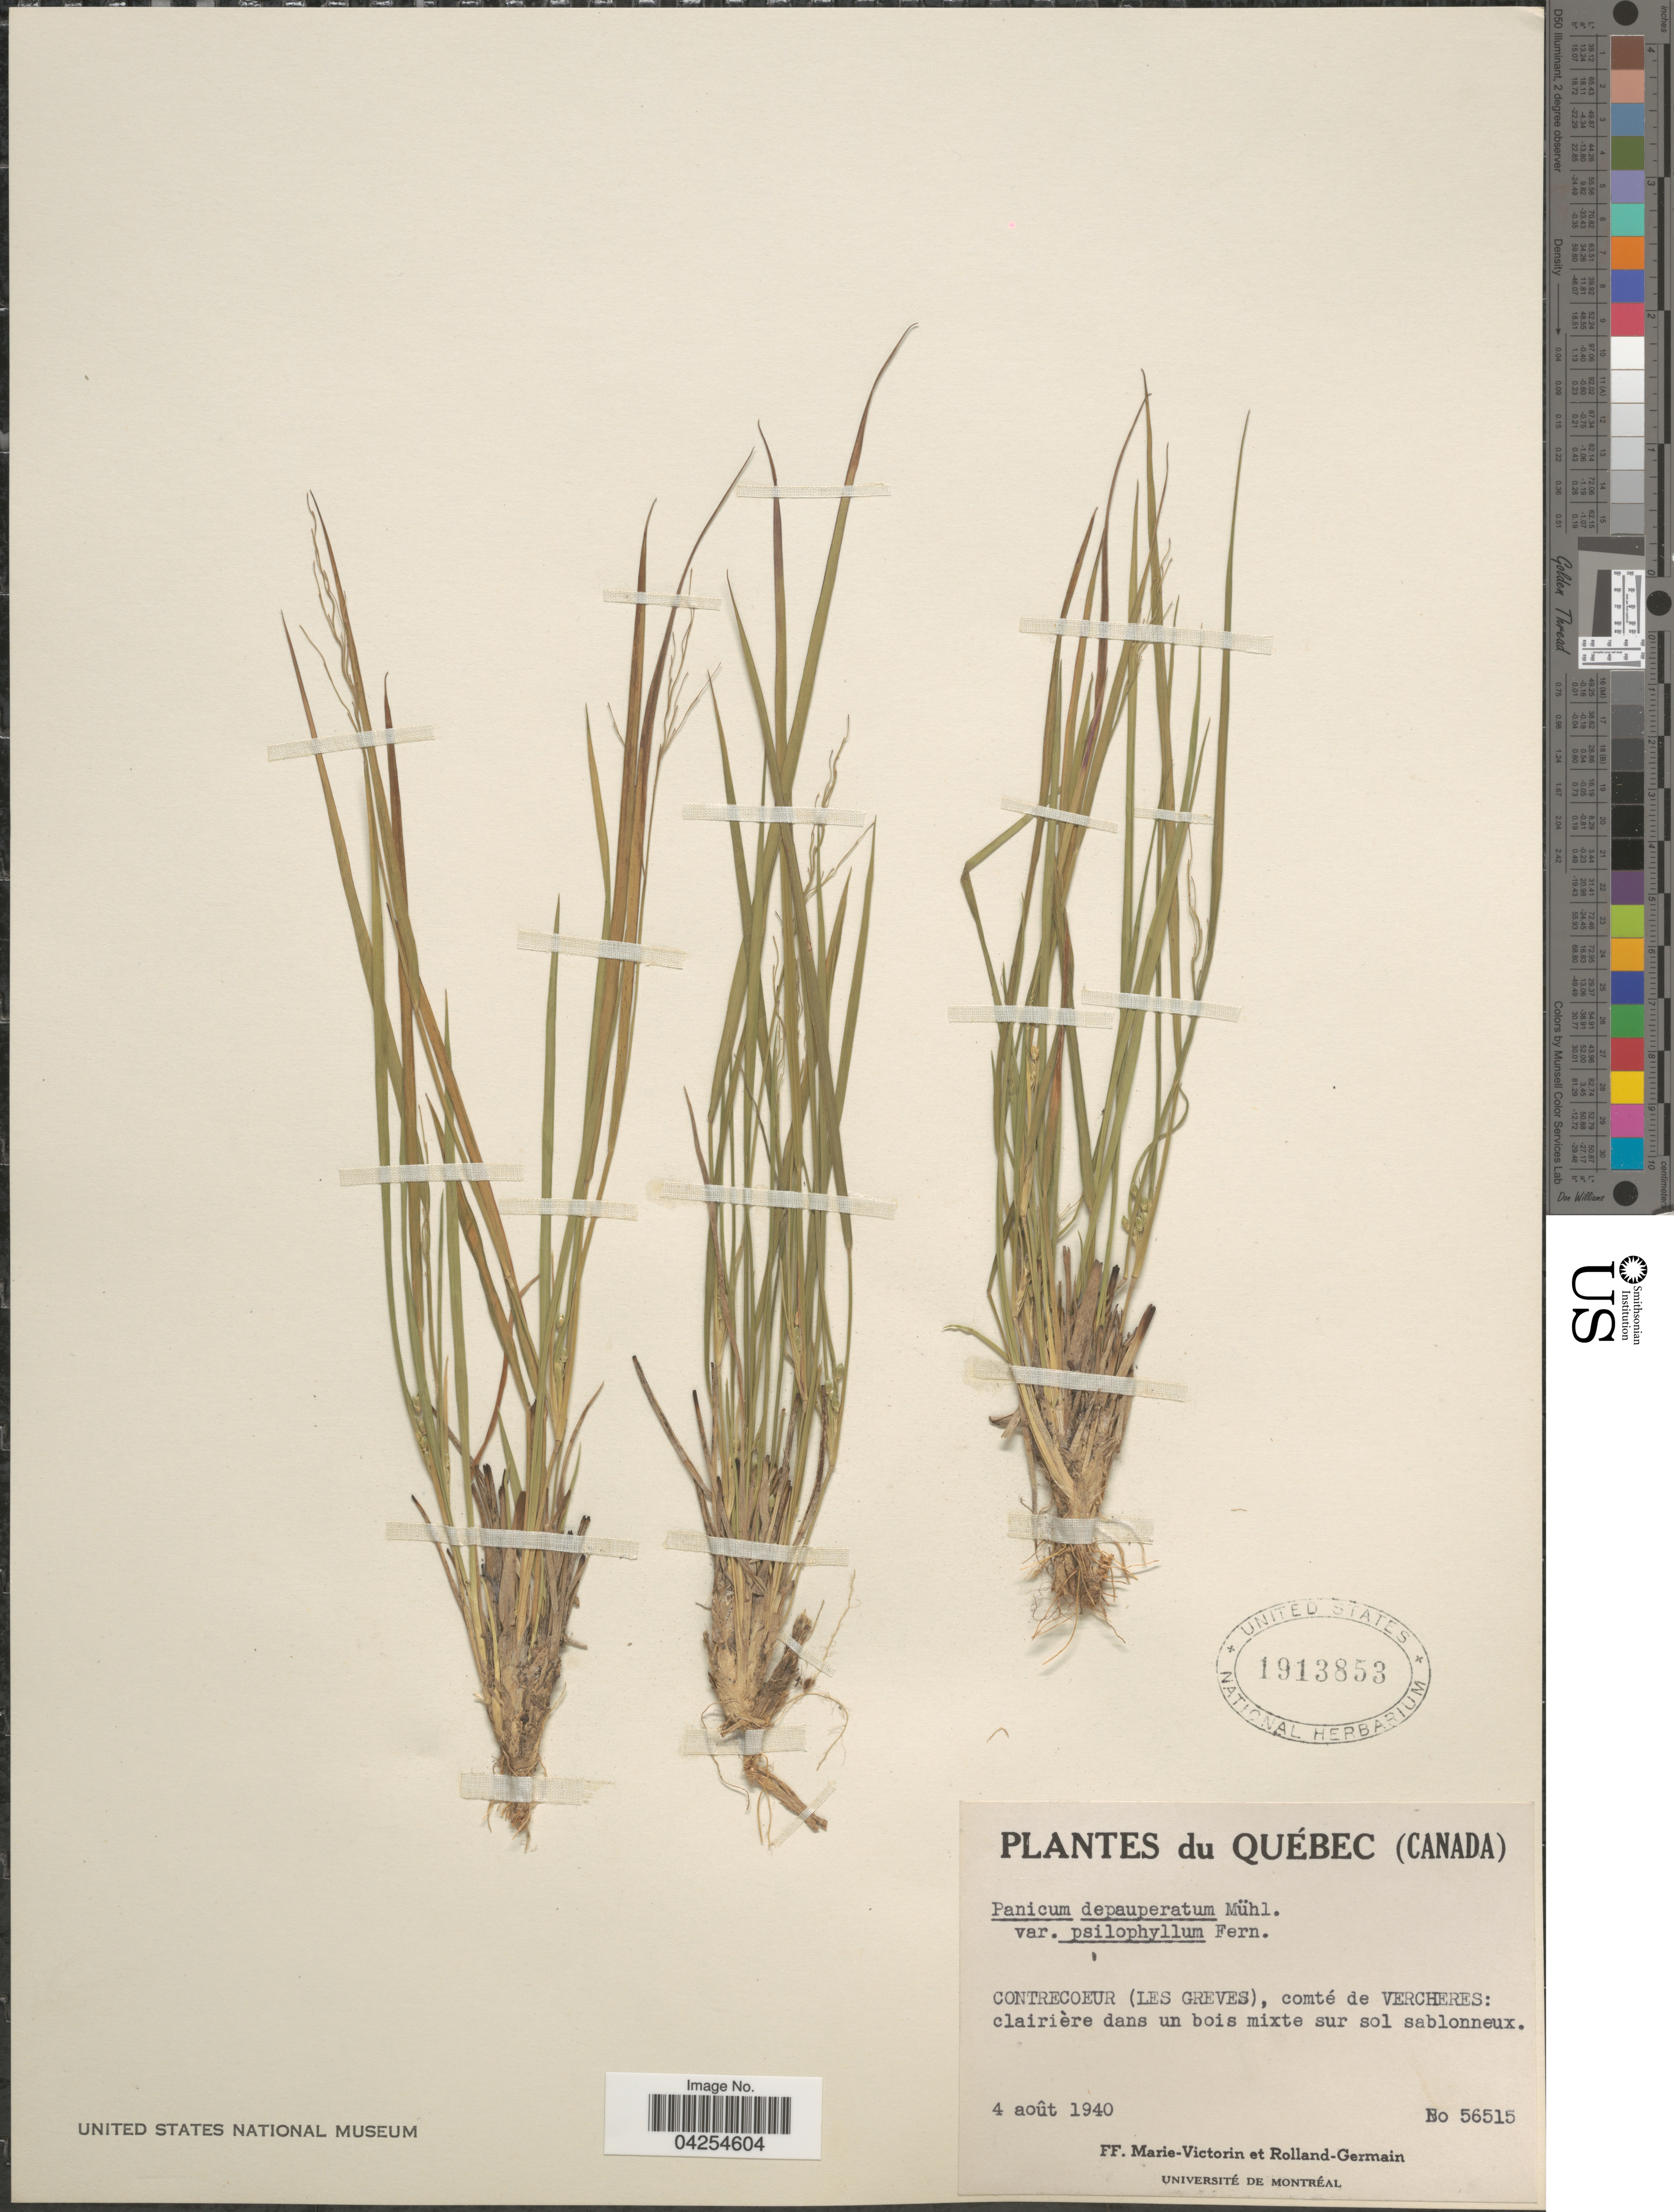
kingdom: Plantae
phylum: Tracheophyta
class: Liliopsida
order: Poales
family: Poaceae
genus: Dichanthelium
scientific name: Dichanthelium depauperatum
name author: (Muhl.) Gould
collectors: F. Marie-Victorin & Rolland-Germain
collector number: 56515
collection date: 1940-08-04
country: Canada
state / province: Quebec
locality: Contrecoeur (Les Greves), comté de Vercheres.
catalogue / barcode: US 1913853